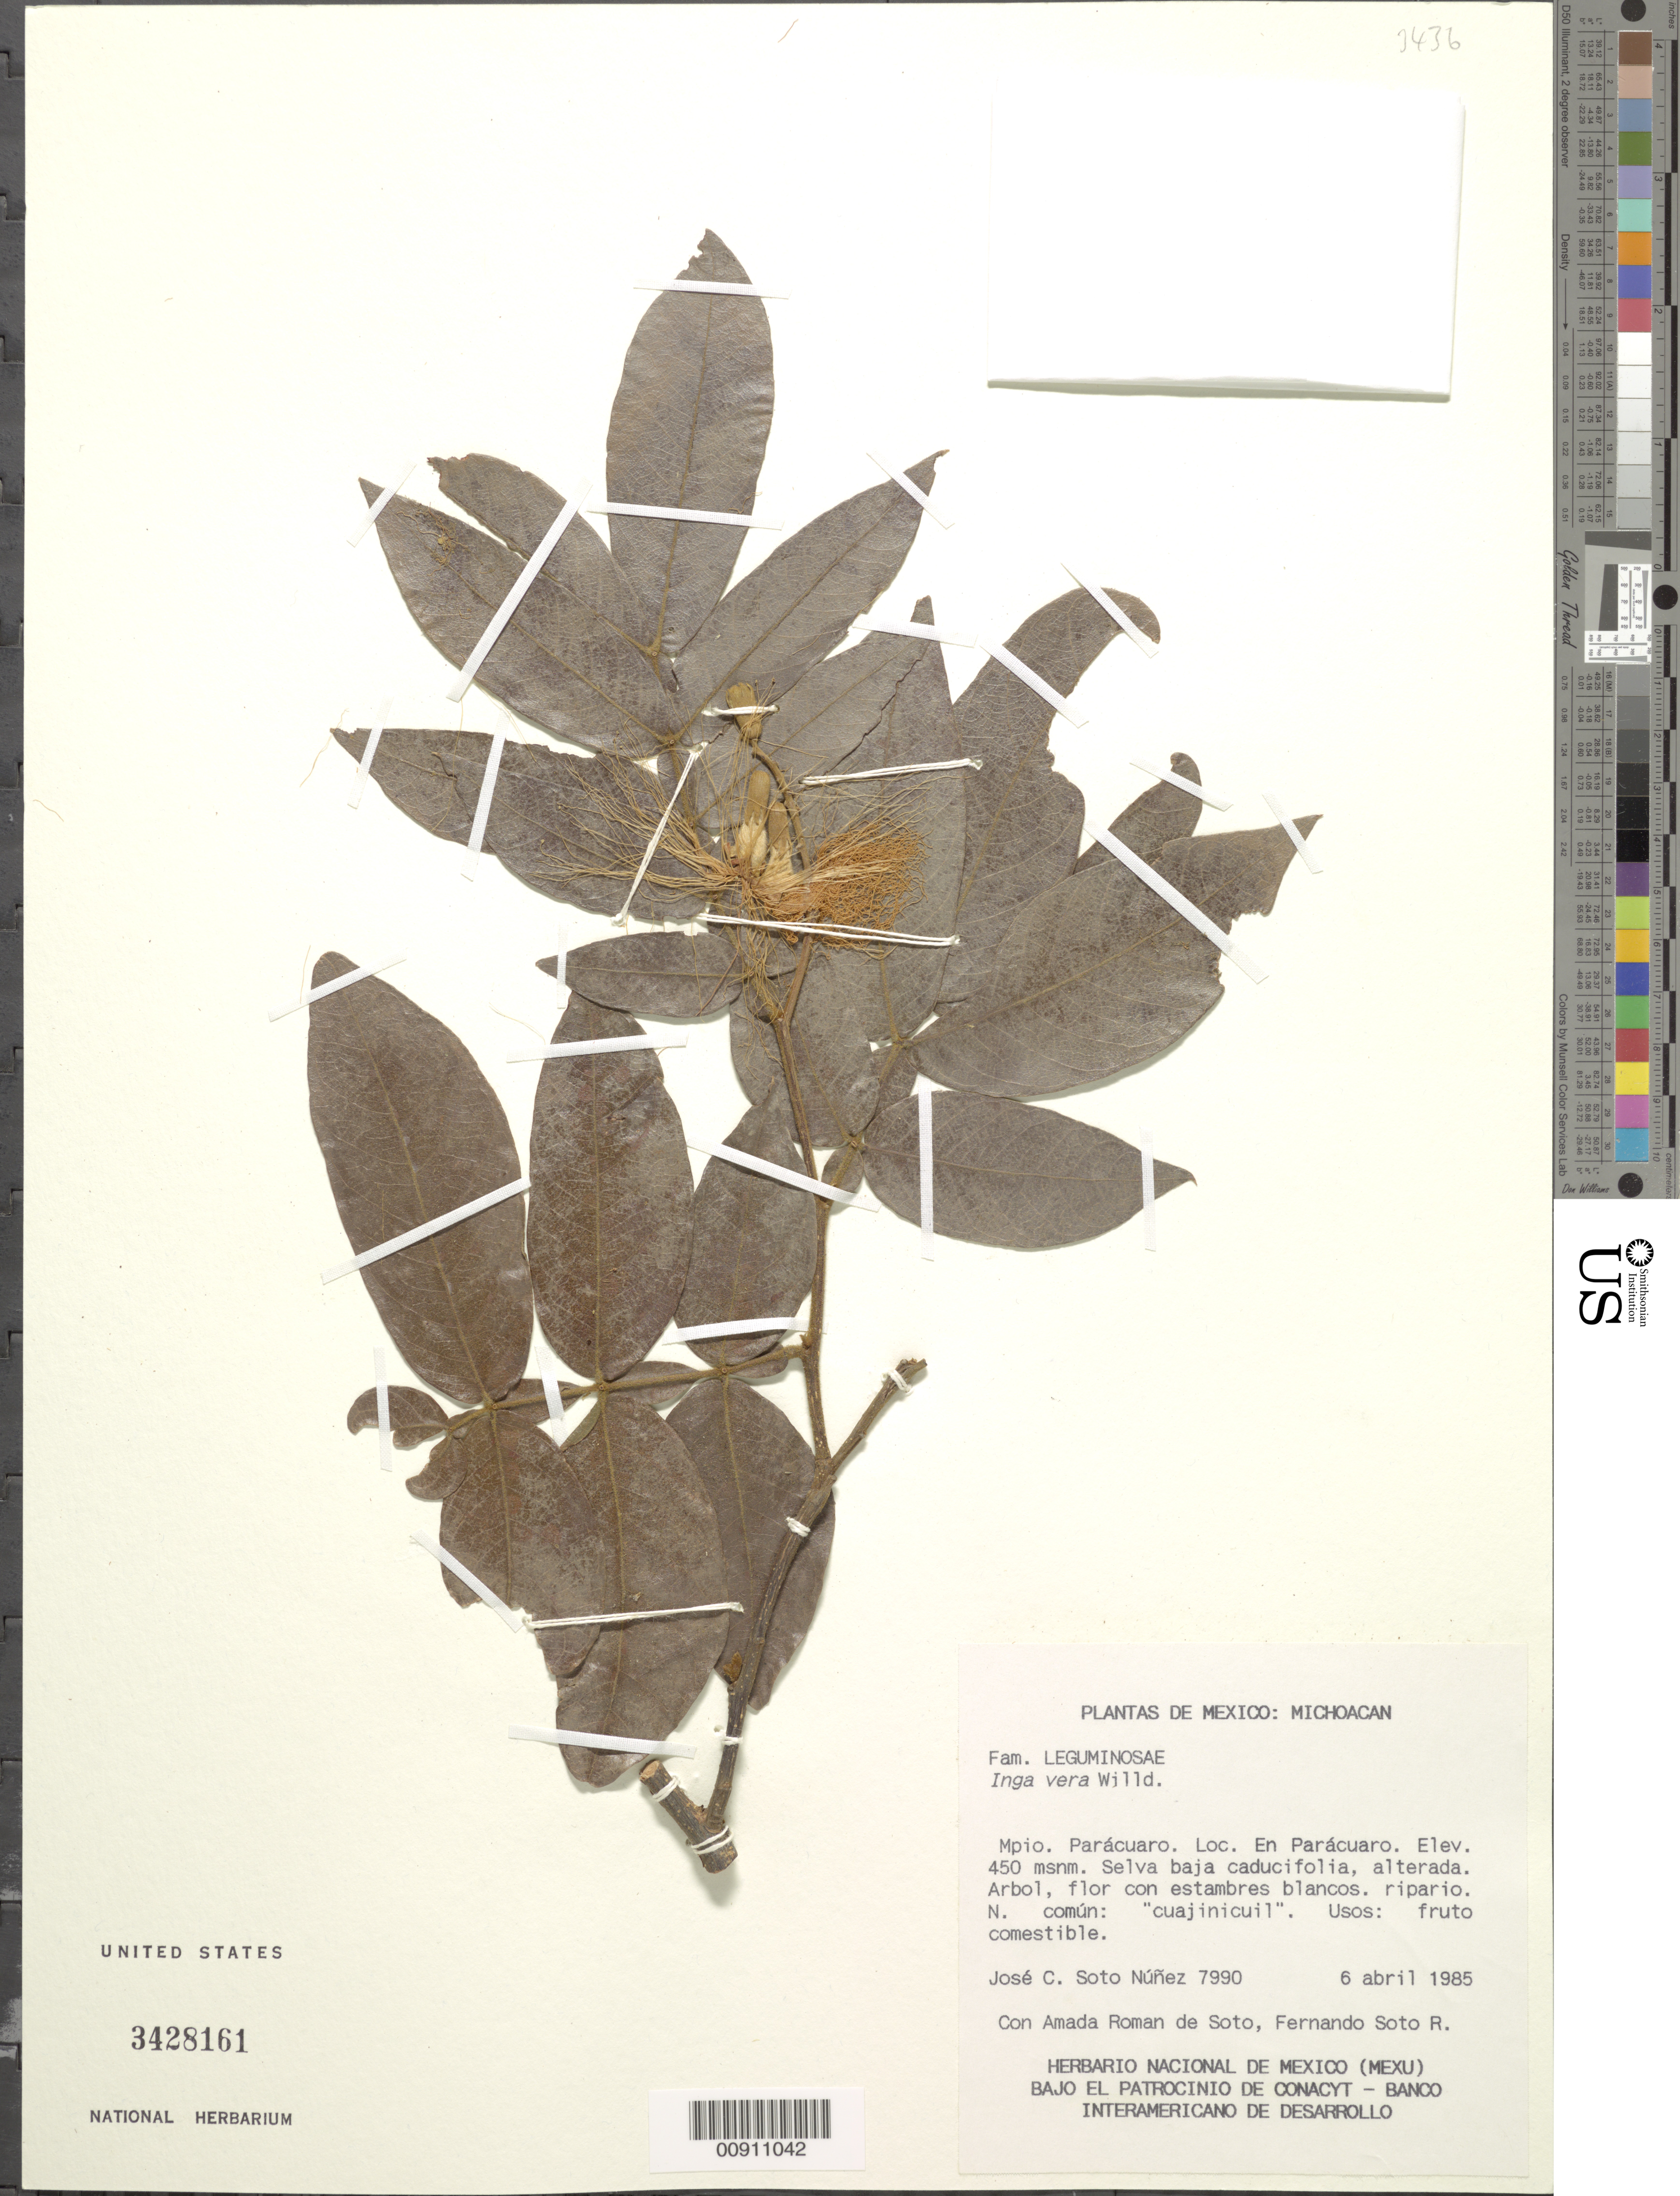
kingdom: Plantae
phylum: Tracheophyta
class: Magnoliopsida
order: Fabales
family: Fabaceae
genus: Inga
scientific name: Inga vera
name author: Willd.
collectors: J. C. Soto Núñez, Roman de Soto, A. & F. Soto R.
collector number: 7990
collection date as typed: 06 Apr 1985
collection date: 1985-04-06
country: Mexico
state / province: Michoacán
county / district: Parácuaro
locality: Parácuaro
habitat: Selva baja caducifolia, alterada. Ripario.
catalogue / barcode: US 3428161